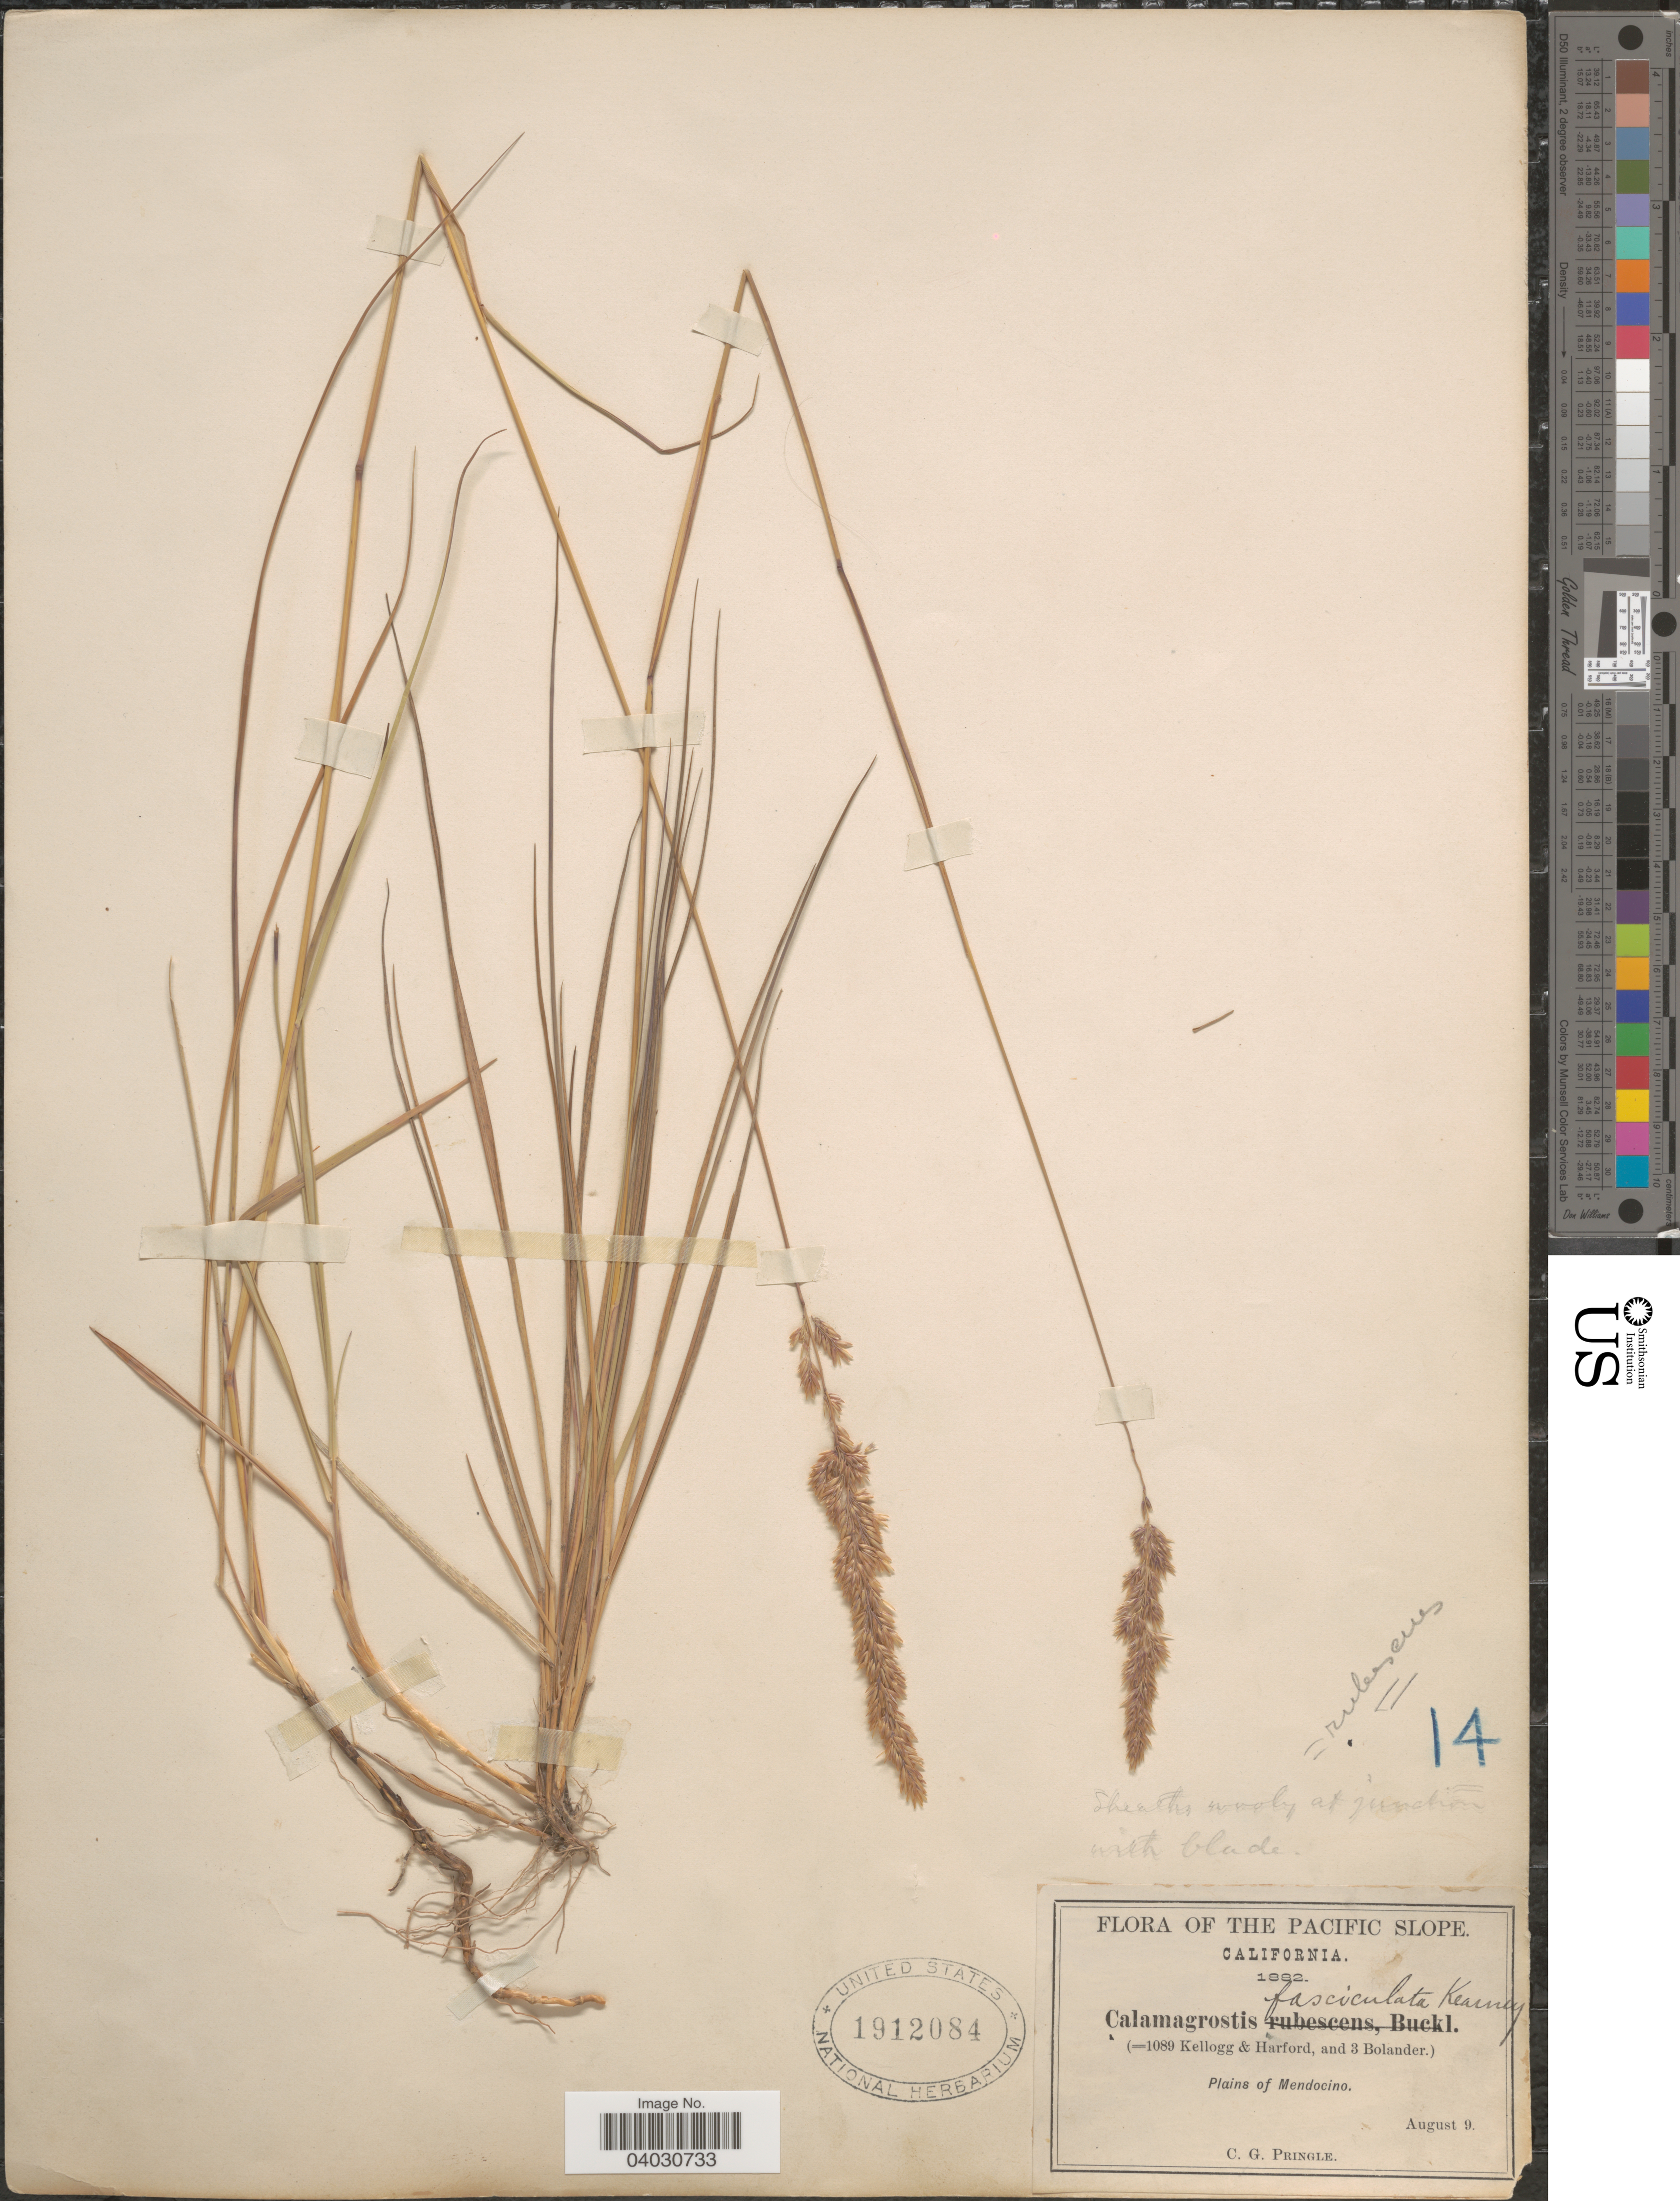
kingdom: Plantae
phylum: Tracheophyta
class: Liliopsida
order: Poales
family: Poaceae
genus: Calamagrostis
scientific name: Calamagrostis rubescens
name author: Buckley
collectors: C. G. Pringle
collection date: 1882-08-09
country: United States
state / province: California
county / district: Mendocino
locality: The Pacific Slope. Plains of Mendocino.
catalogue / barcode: US 1912084